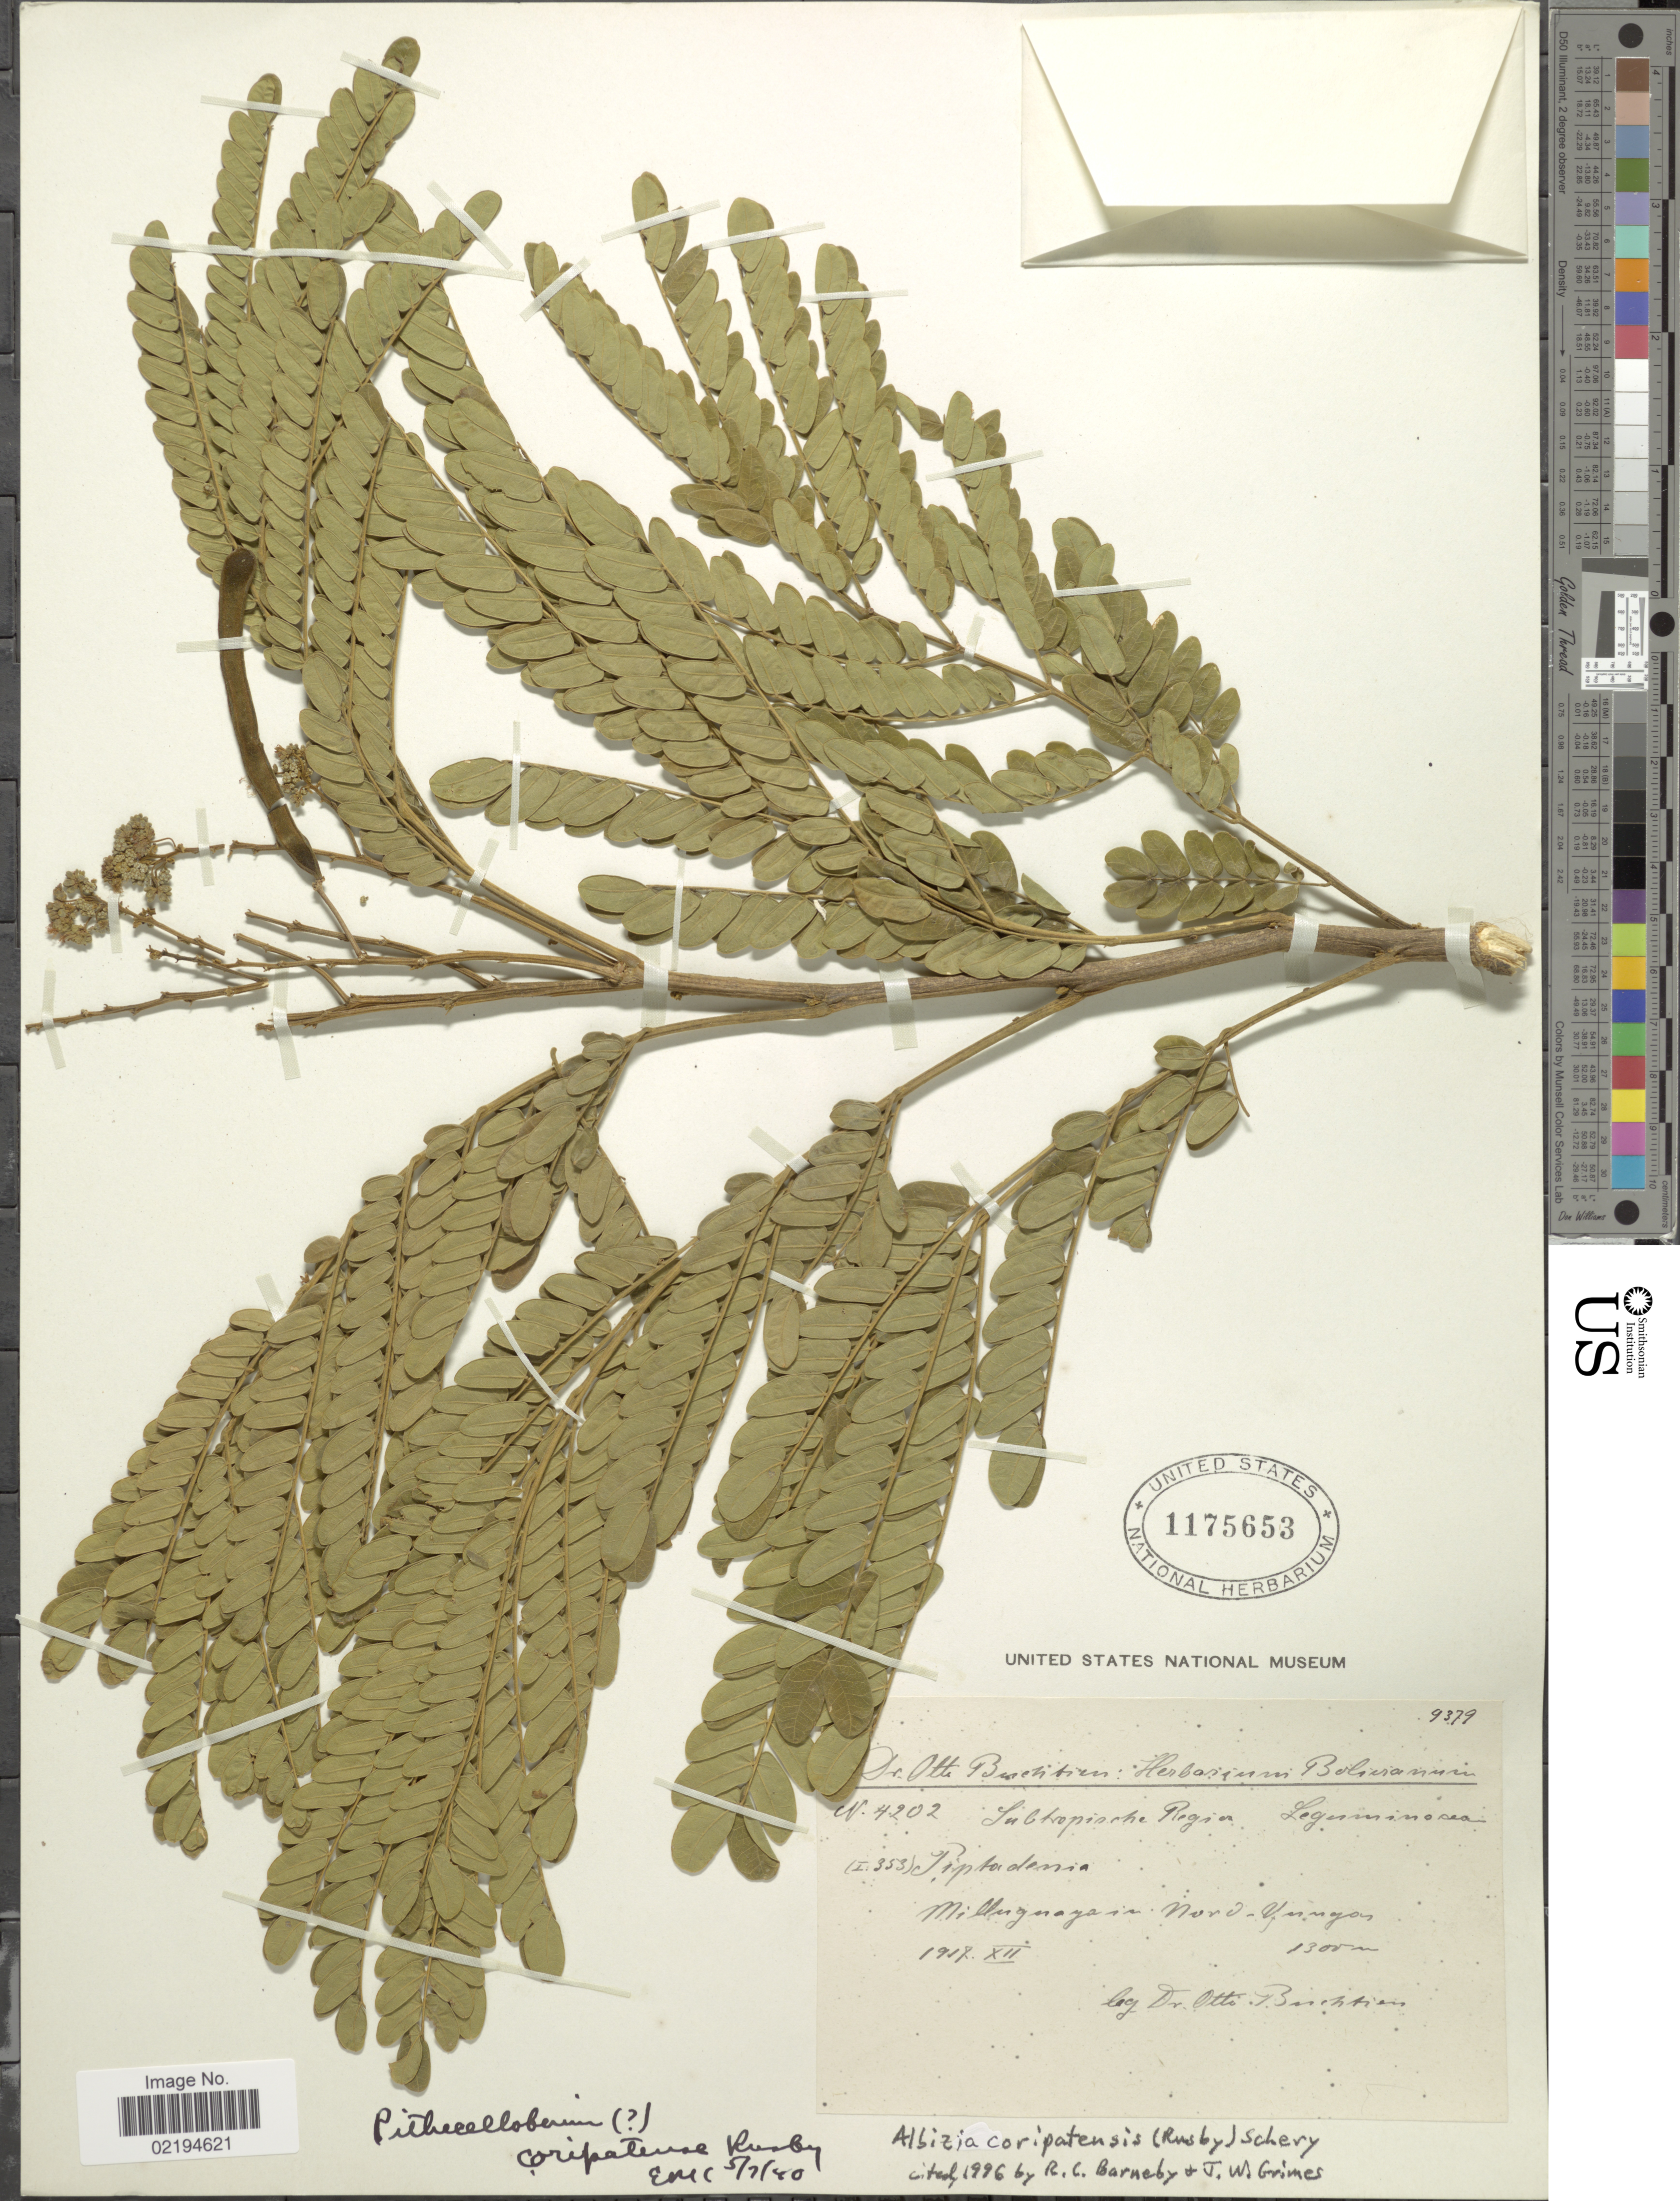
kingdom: Plantae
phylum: Tracheophyta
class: Magnoliopsida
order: Fabales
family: Fabaceae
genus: Pseudalbizzia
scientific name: Pseudalbizzia coripatensis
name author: (Rusby) Koenen & Duno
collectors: O. Buchtien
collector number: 4202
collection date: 1917-12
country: Bolivia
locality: Milluguayaia, Nord-Yungas.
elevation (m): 1300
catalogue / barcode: US 1175653